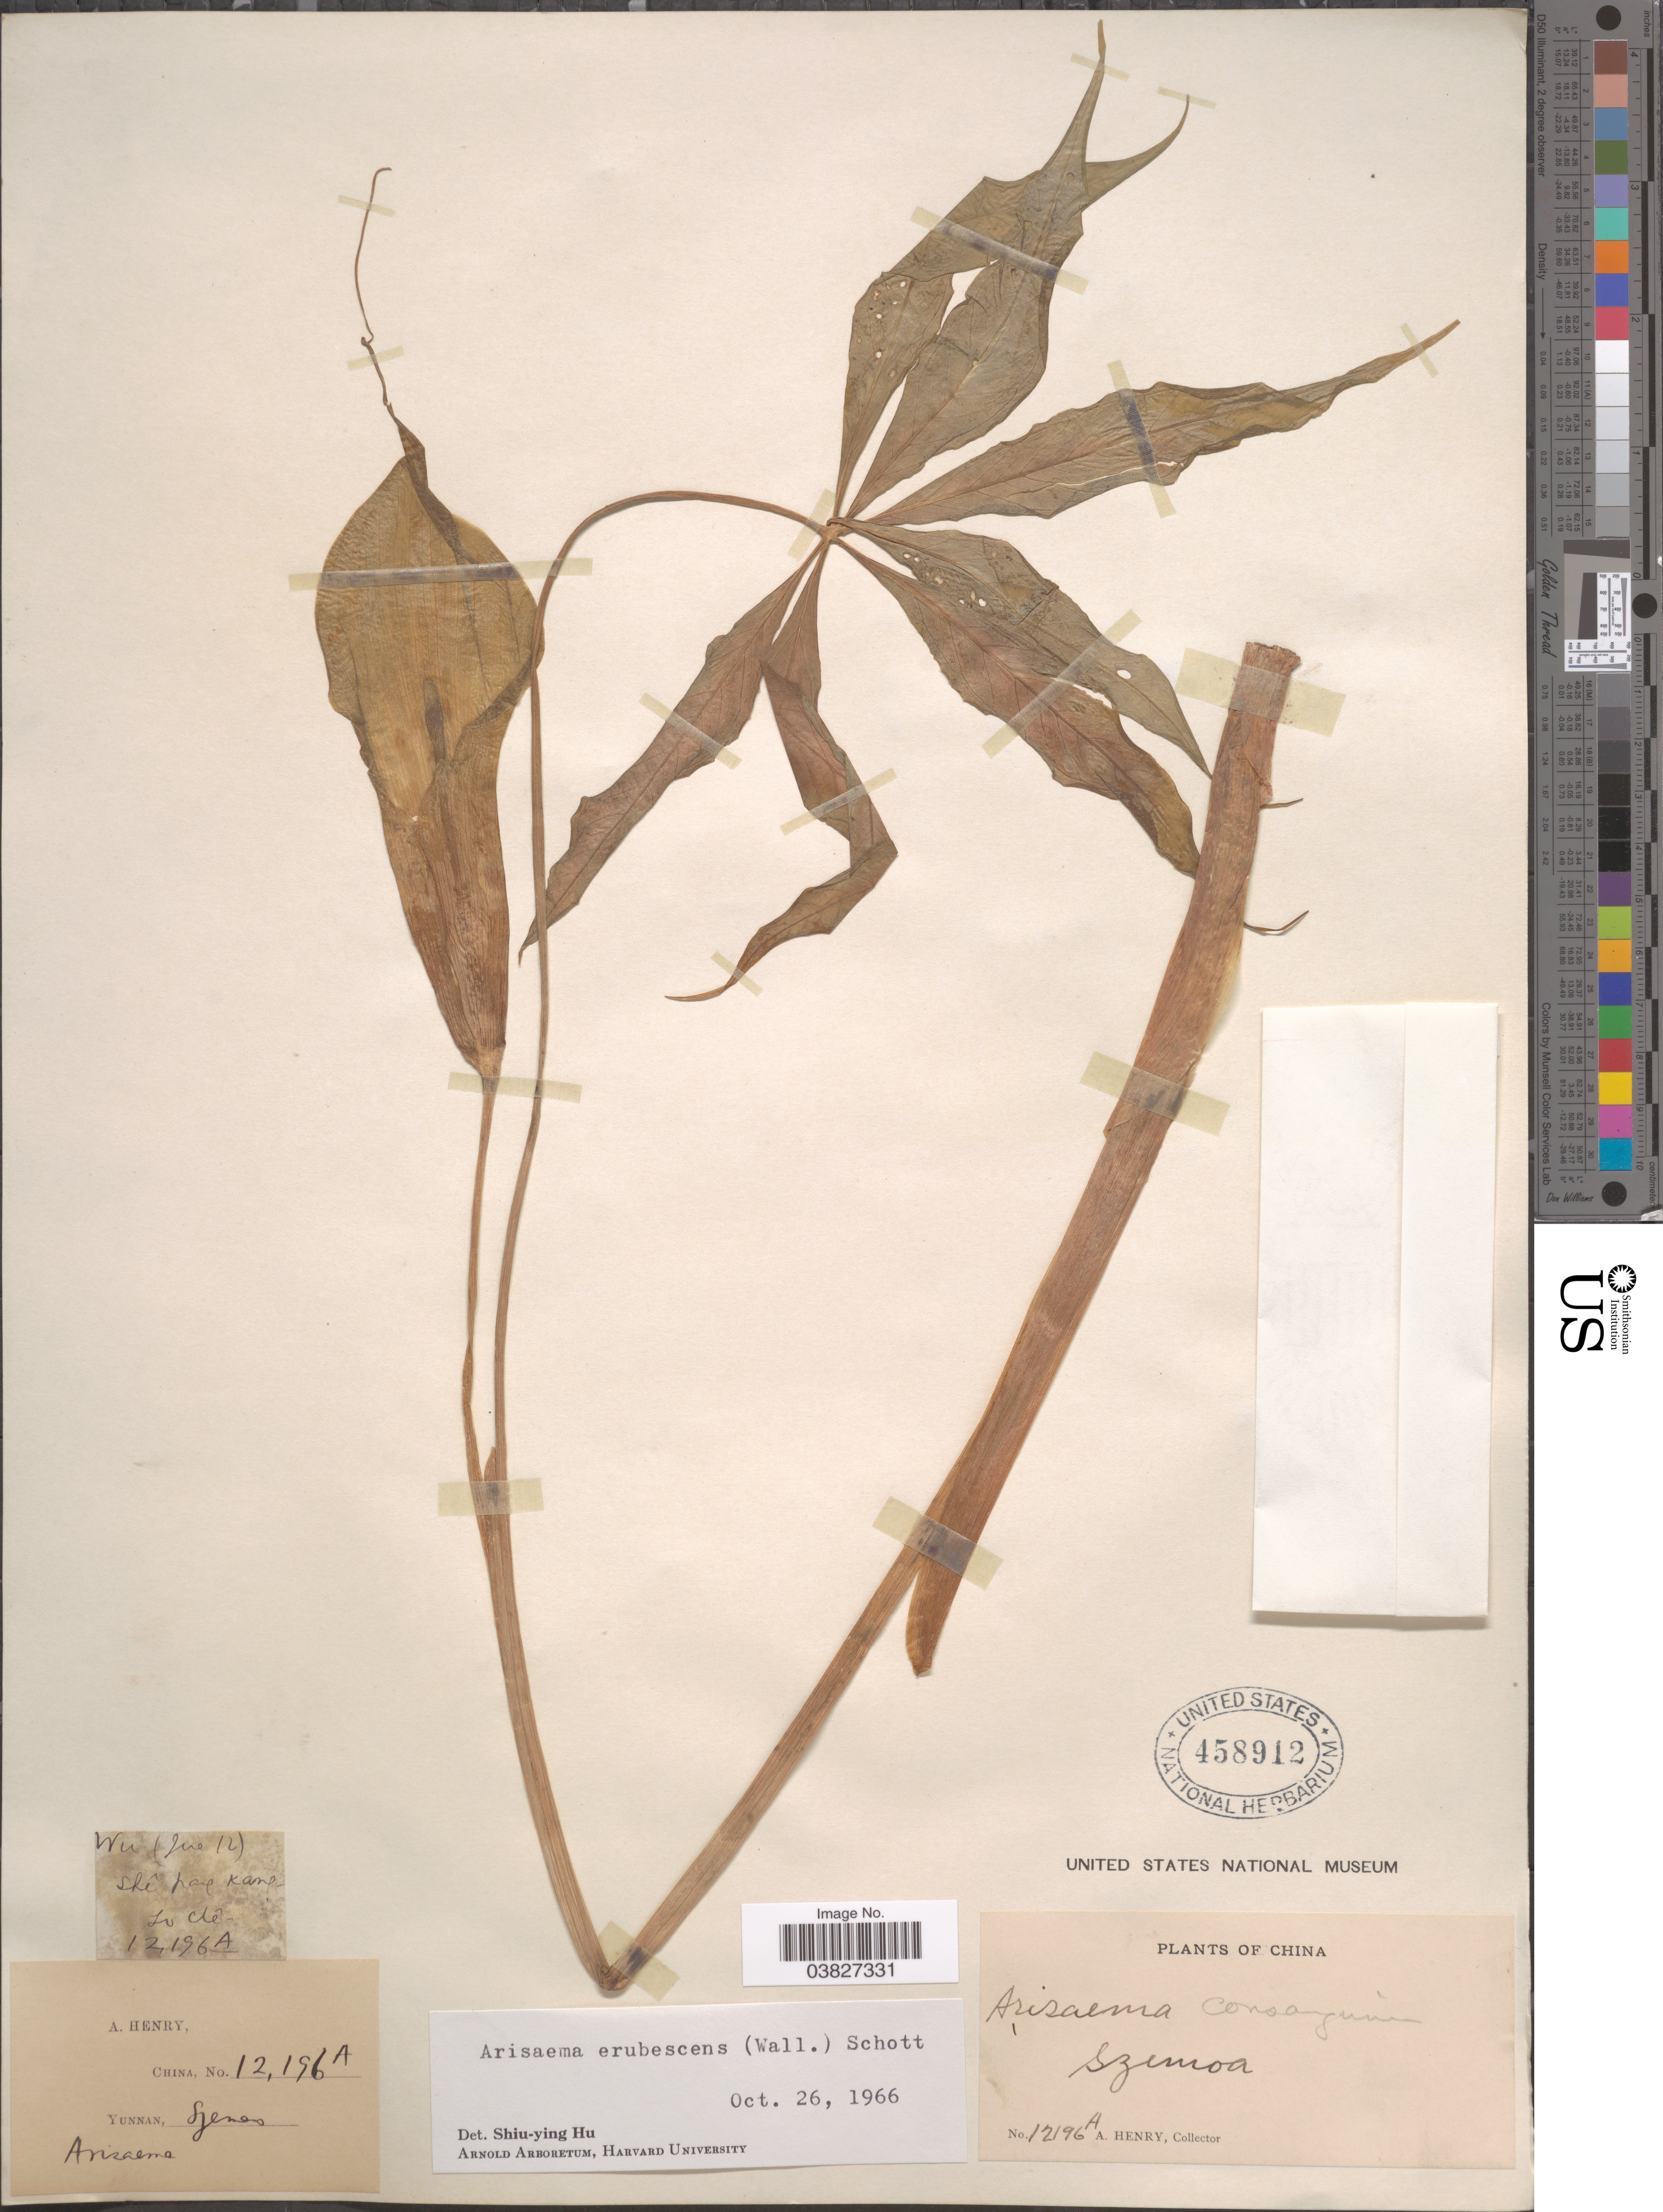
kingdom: Plantae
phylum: Tracheophyta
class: Liliopsida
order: Alismatales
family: Araceae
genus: Arisaema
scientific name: Arisaema erubescens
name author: (Wall.) Schott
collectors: A. Henry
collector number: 12196 A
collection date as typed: Transcribed d/m/y: /6/12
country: China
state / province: Yunnan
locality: Szemoa.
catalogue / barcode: US 458912